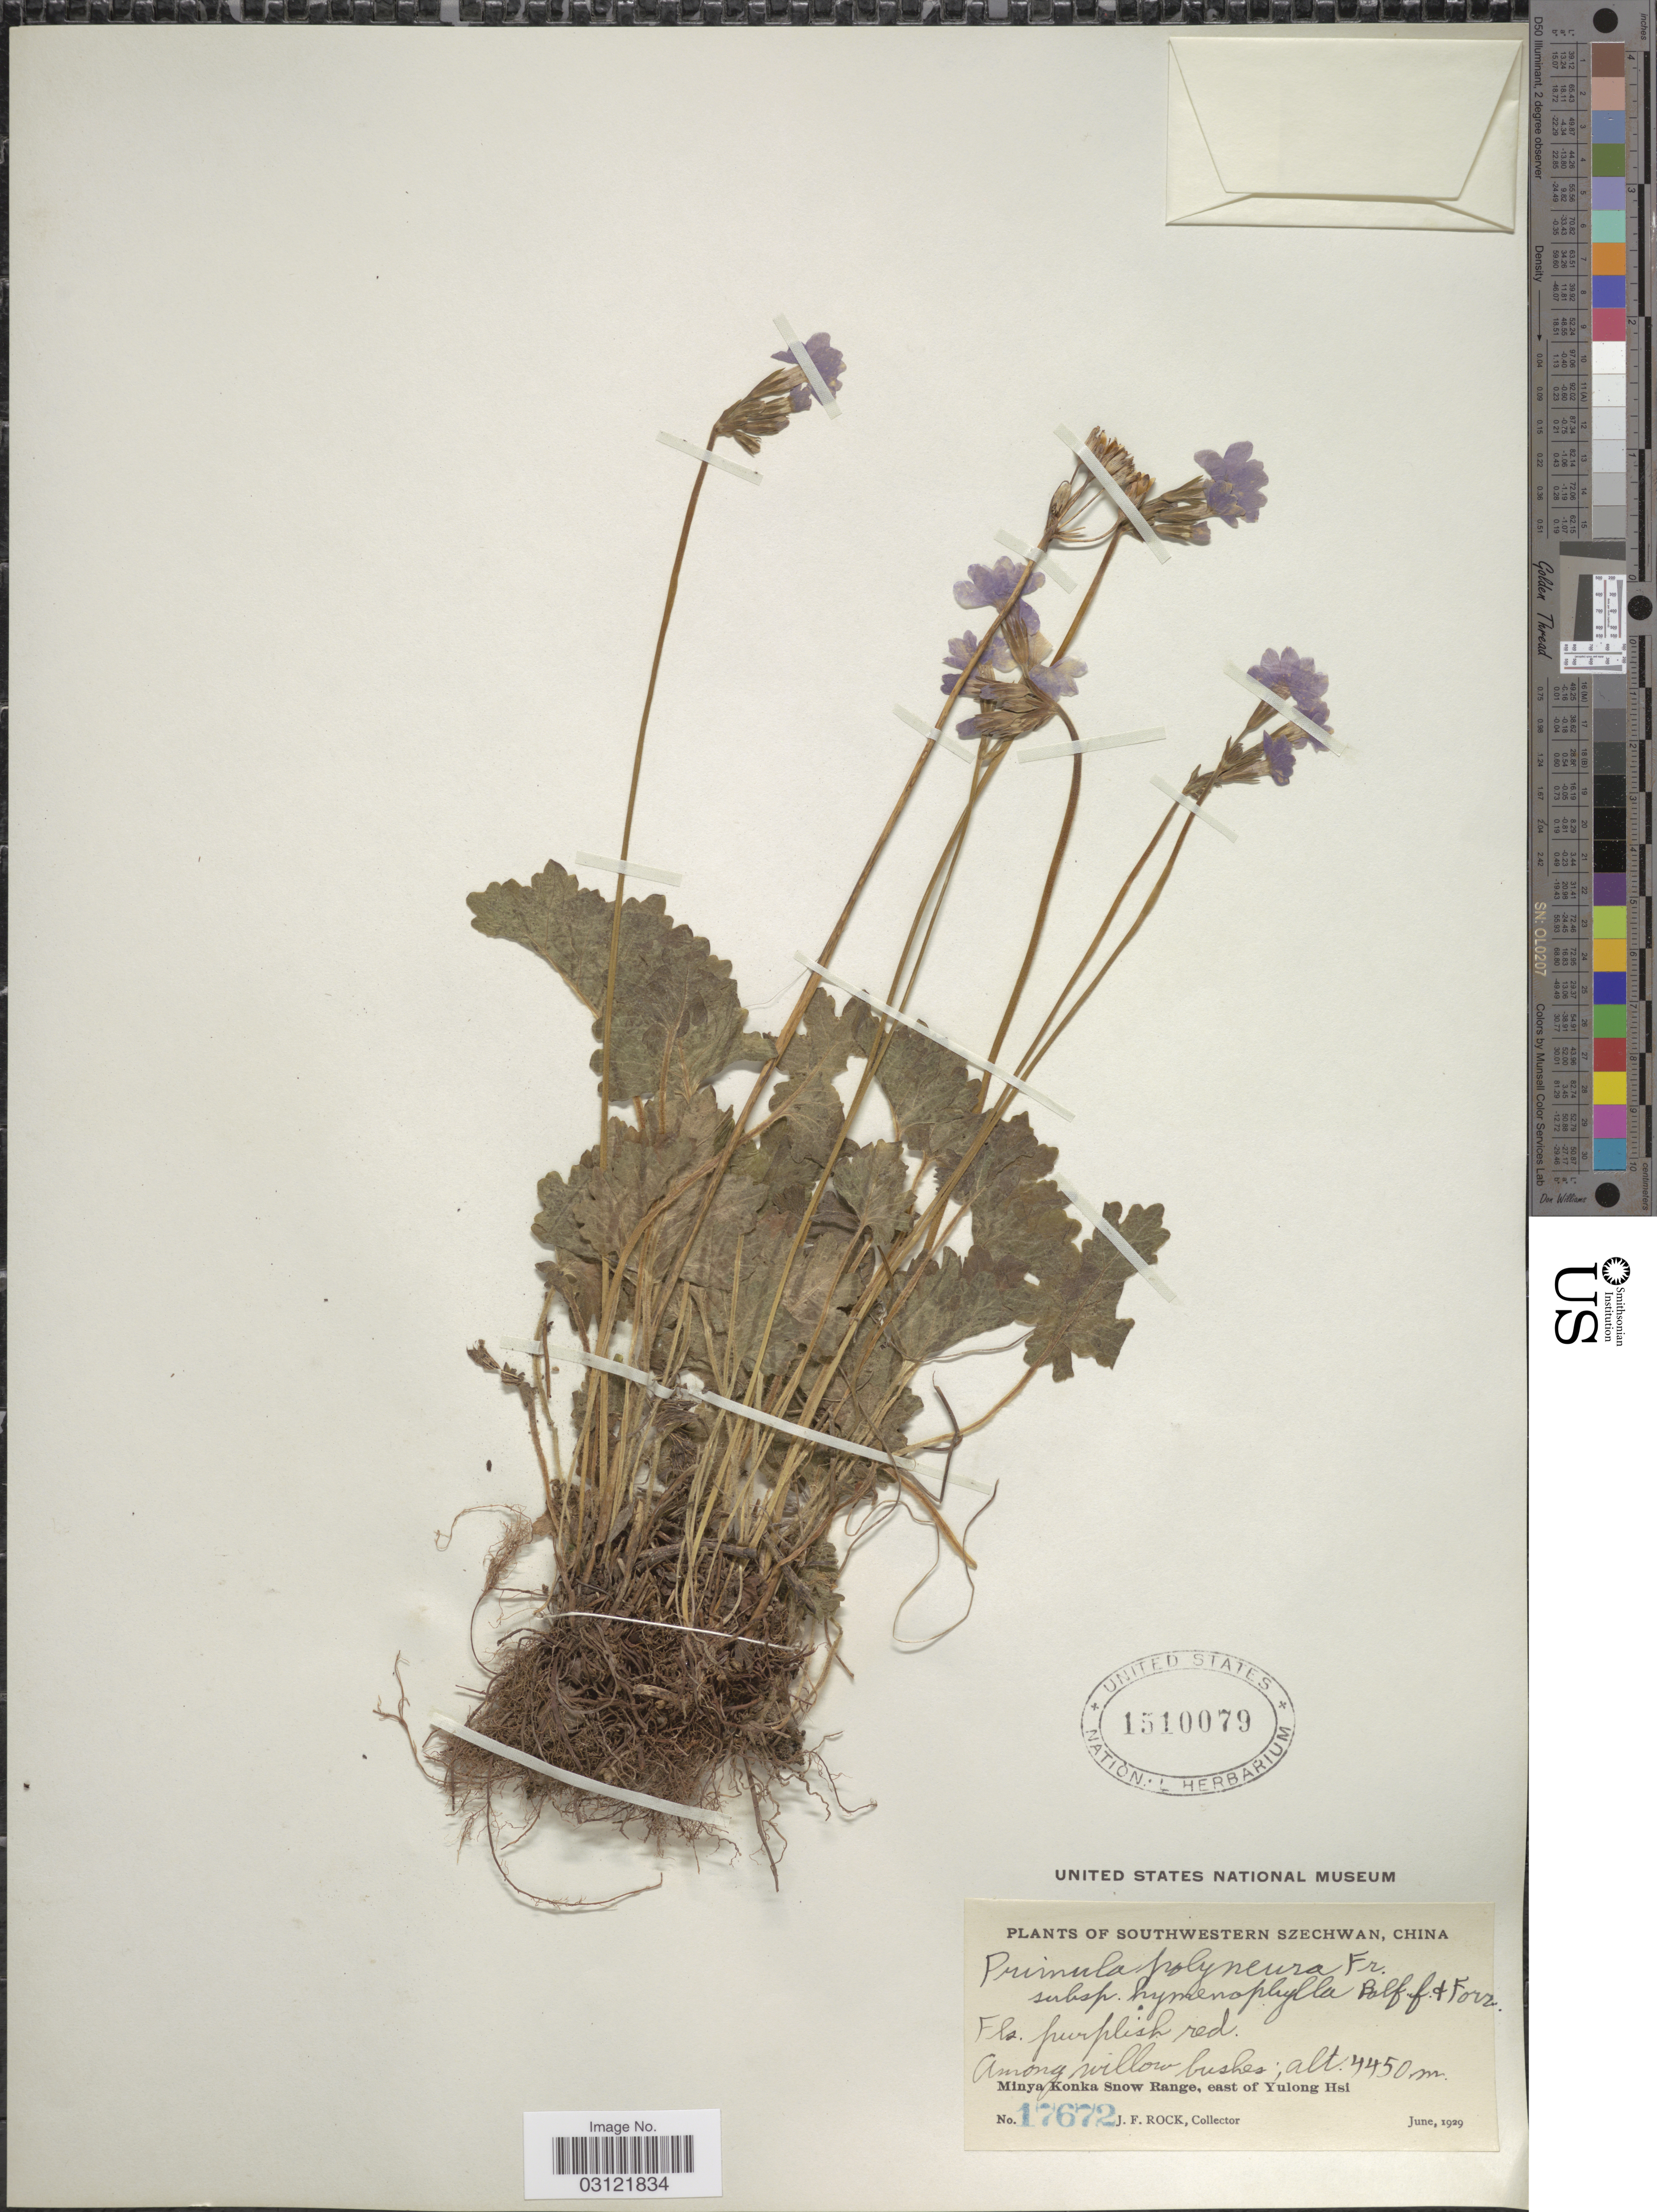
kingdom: Plantae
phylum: Tracheophyta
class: Magnoliopsida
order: Ericales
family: Primulaceae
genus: Primula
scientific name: Primula polyneura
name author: Franch.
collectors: J. Rock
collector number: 17672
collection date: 1929-06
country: China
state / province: Sichuan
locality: Southwestern Szechwan. Minya Konka Snow Range, east of Yulong Hsi.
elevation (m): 4450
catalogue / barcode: US 1510079